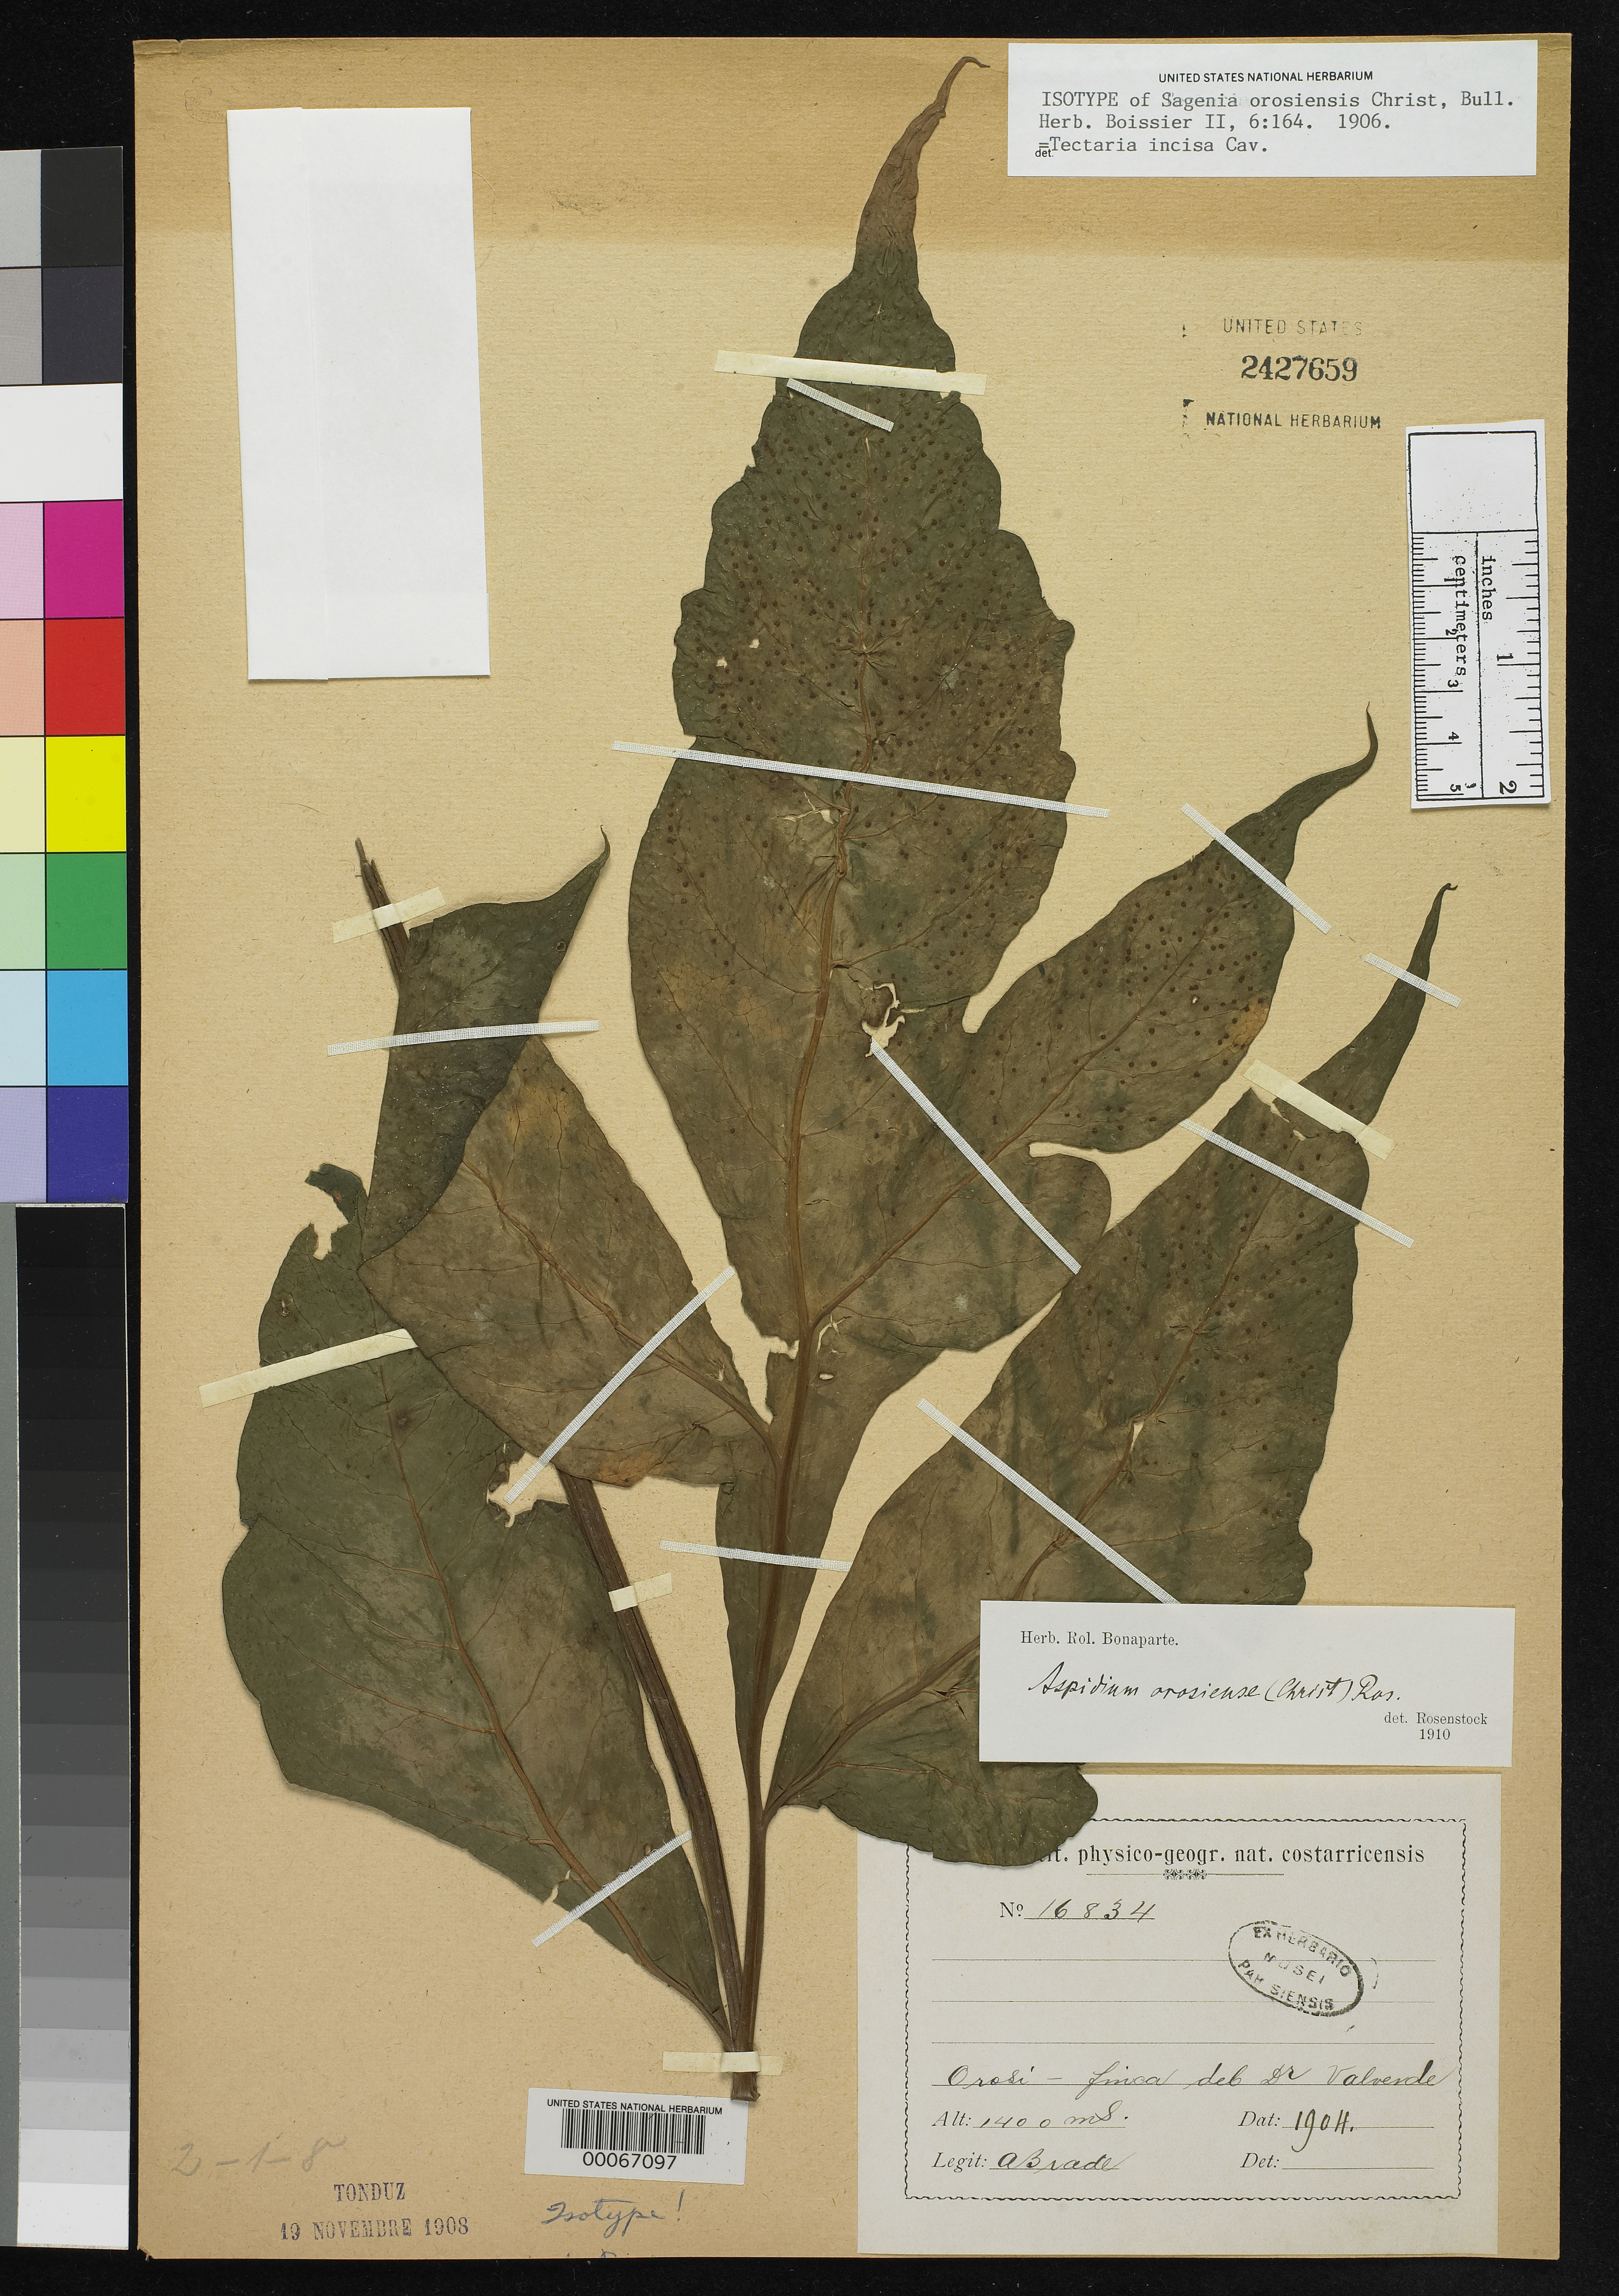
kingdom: Plantae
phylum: Tracheophyta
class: Polypodiopsida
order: Polypodiales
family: Tectariaceae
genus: Sagenia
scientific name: Sagenia orosiensis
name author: Christ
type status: Isotype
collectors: A. C. Brade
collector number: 16834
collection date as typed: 1904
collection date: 1904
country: Costa Rica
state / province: Cartago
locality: Orosi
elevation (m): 1400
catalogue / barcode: US 2427659